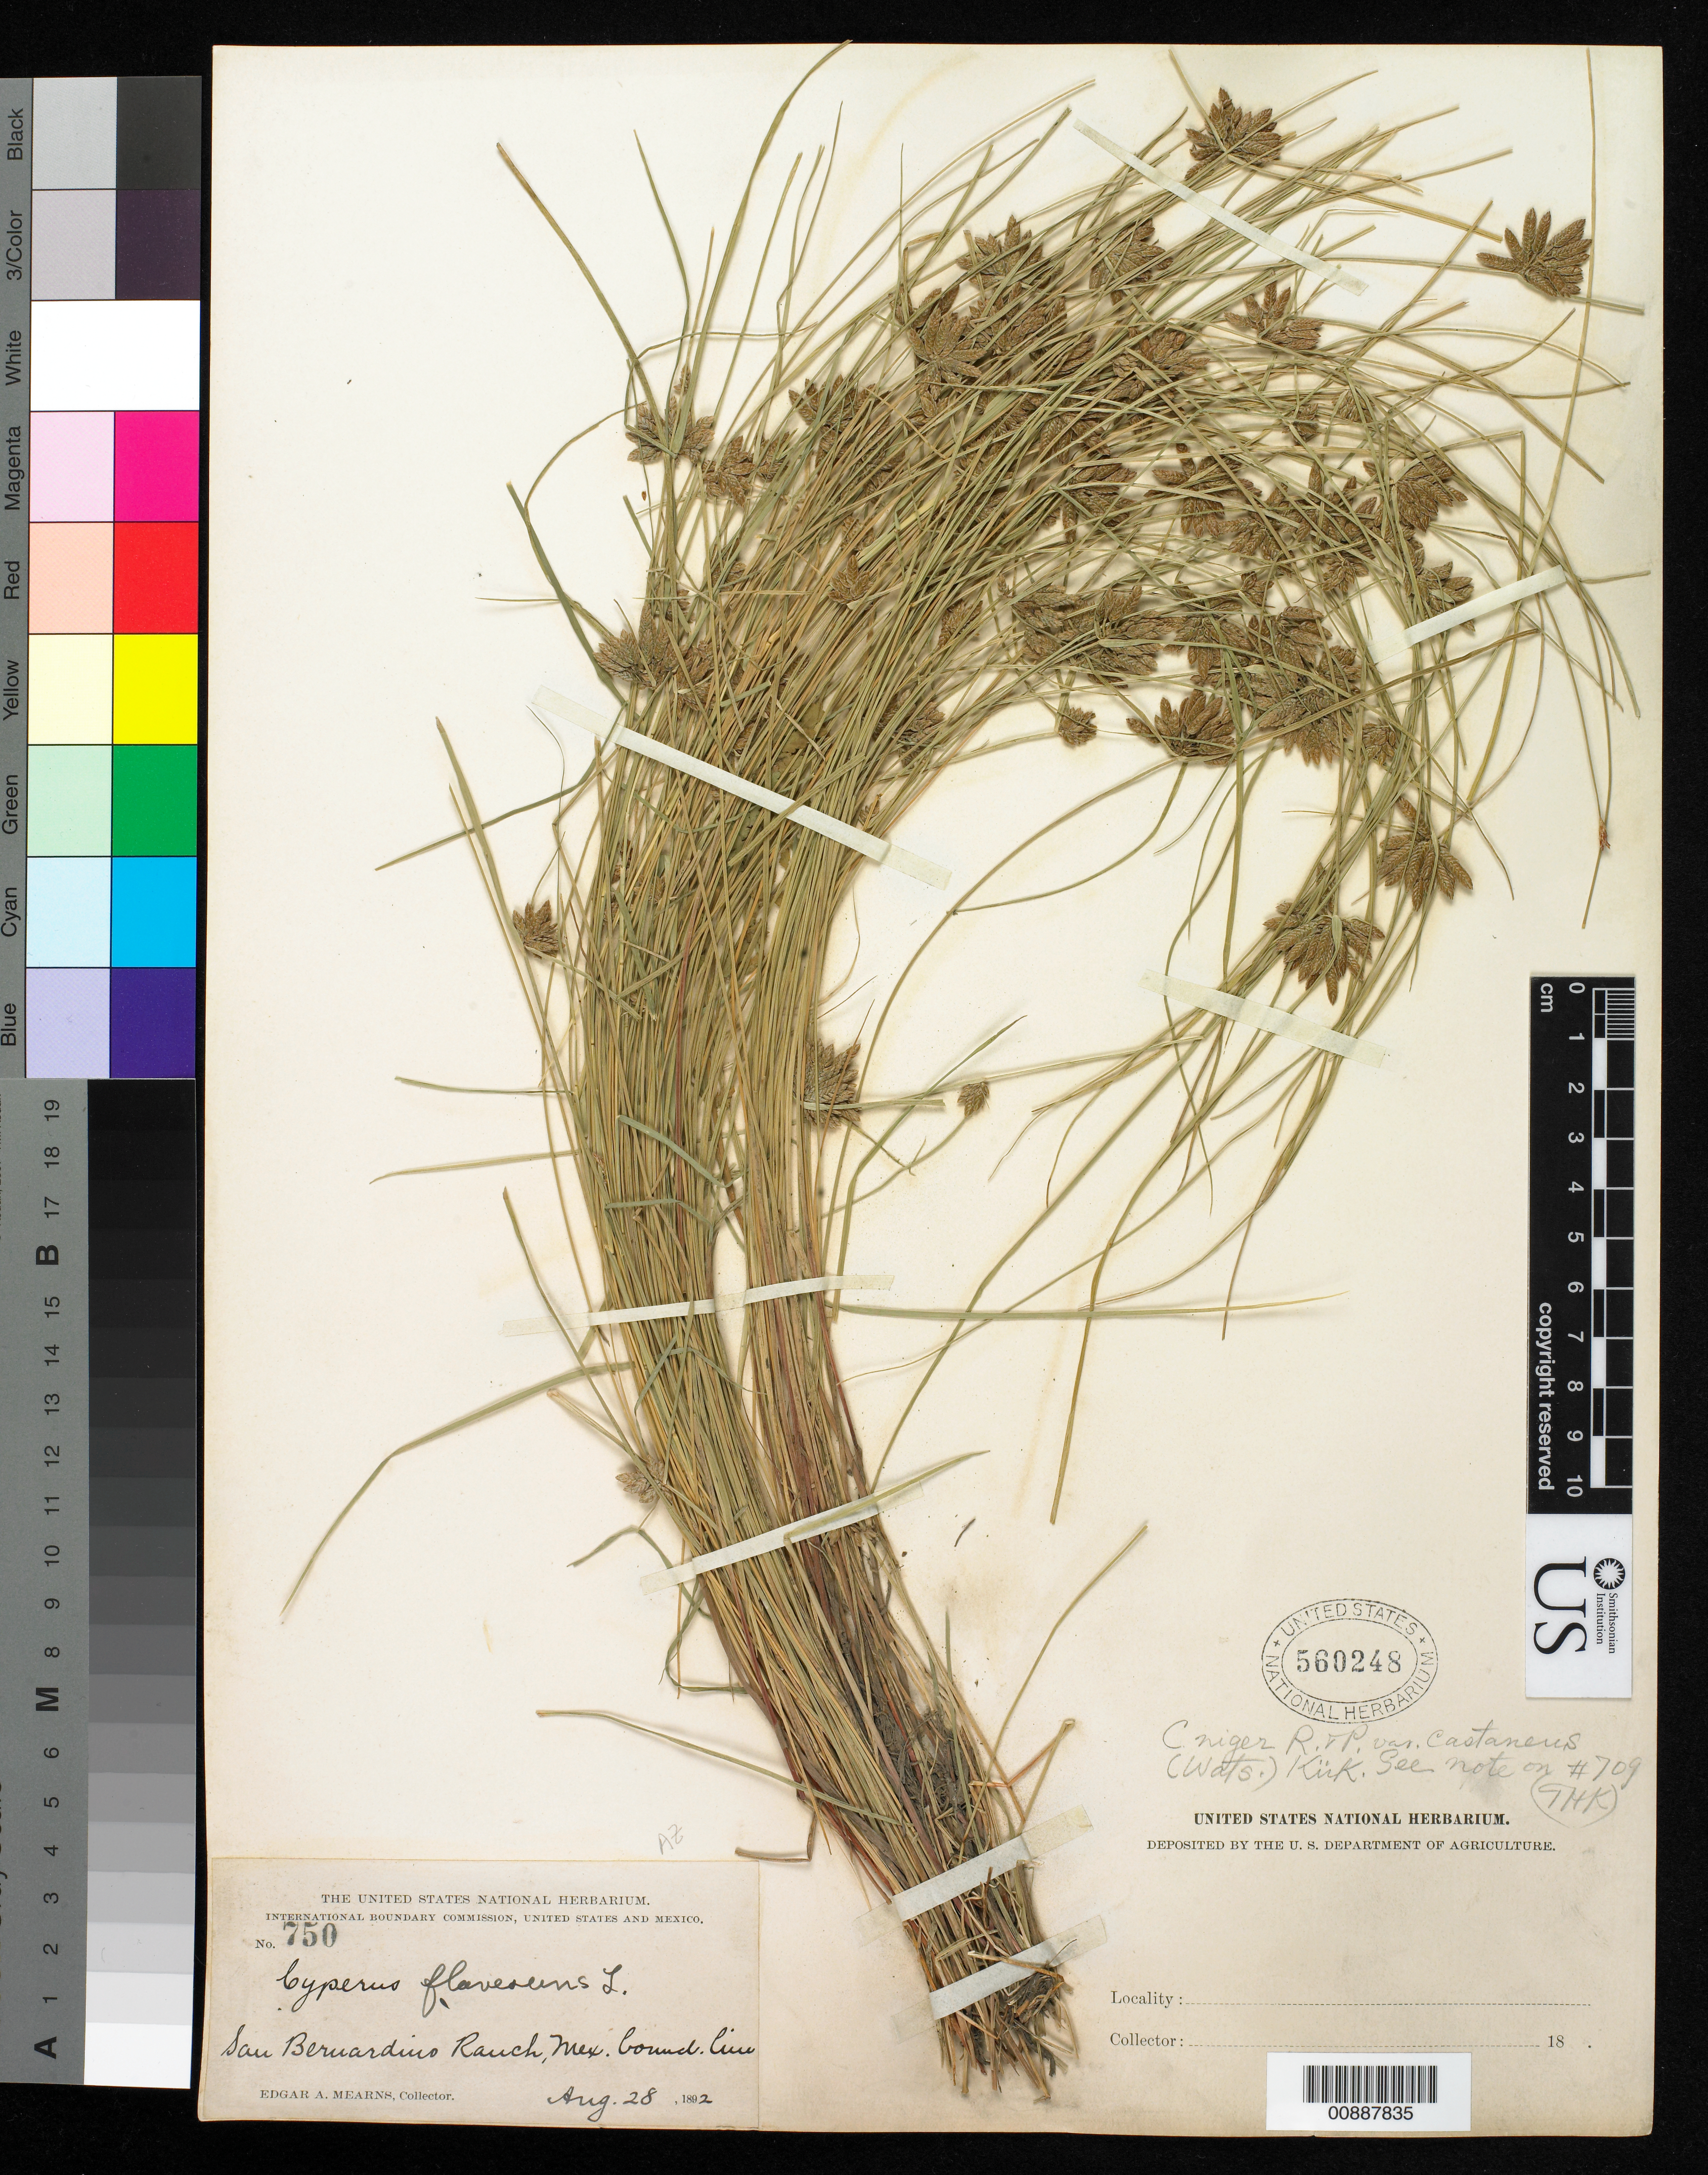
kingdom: Plantae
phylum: Tracheophyta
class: Liliopsida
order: Poales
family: Cyperaceae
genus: Cyperus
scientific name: Cyperus niger var. castaneus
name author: (S. Watson) Kük.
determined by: Kearney, T. H.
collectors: E. A. Mearns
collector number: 750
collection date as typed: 28 Aug 1892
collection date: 1892-08-28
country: United States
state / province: Arizona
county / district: Cochise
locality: San Bernardino Ranch, Mexican Boundary Line.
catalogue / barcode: US 560248